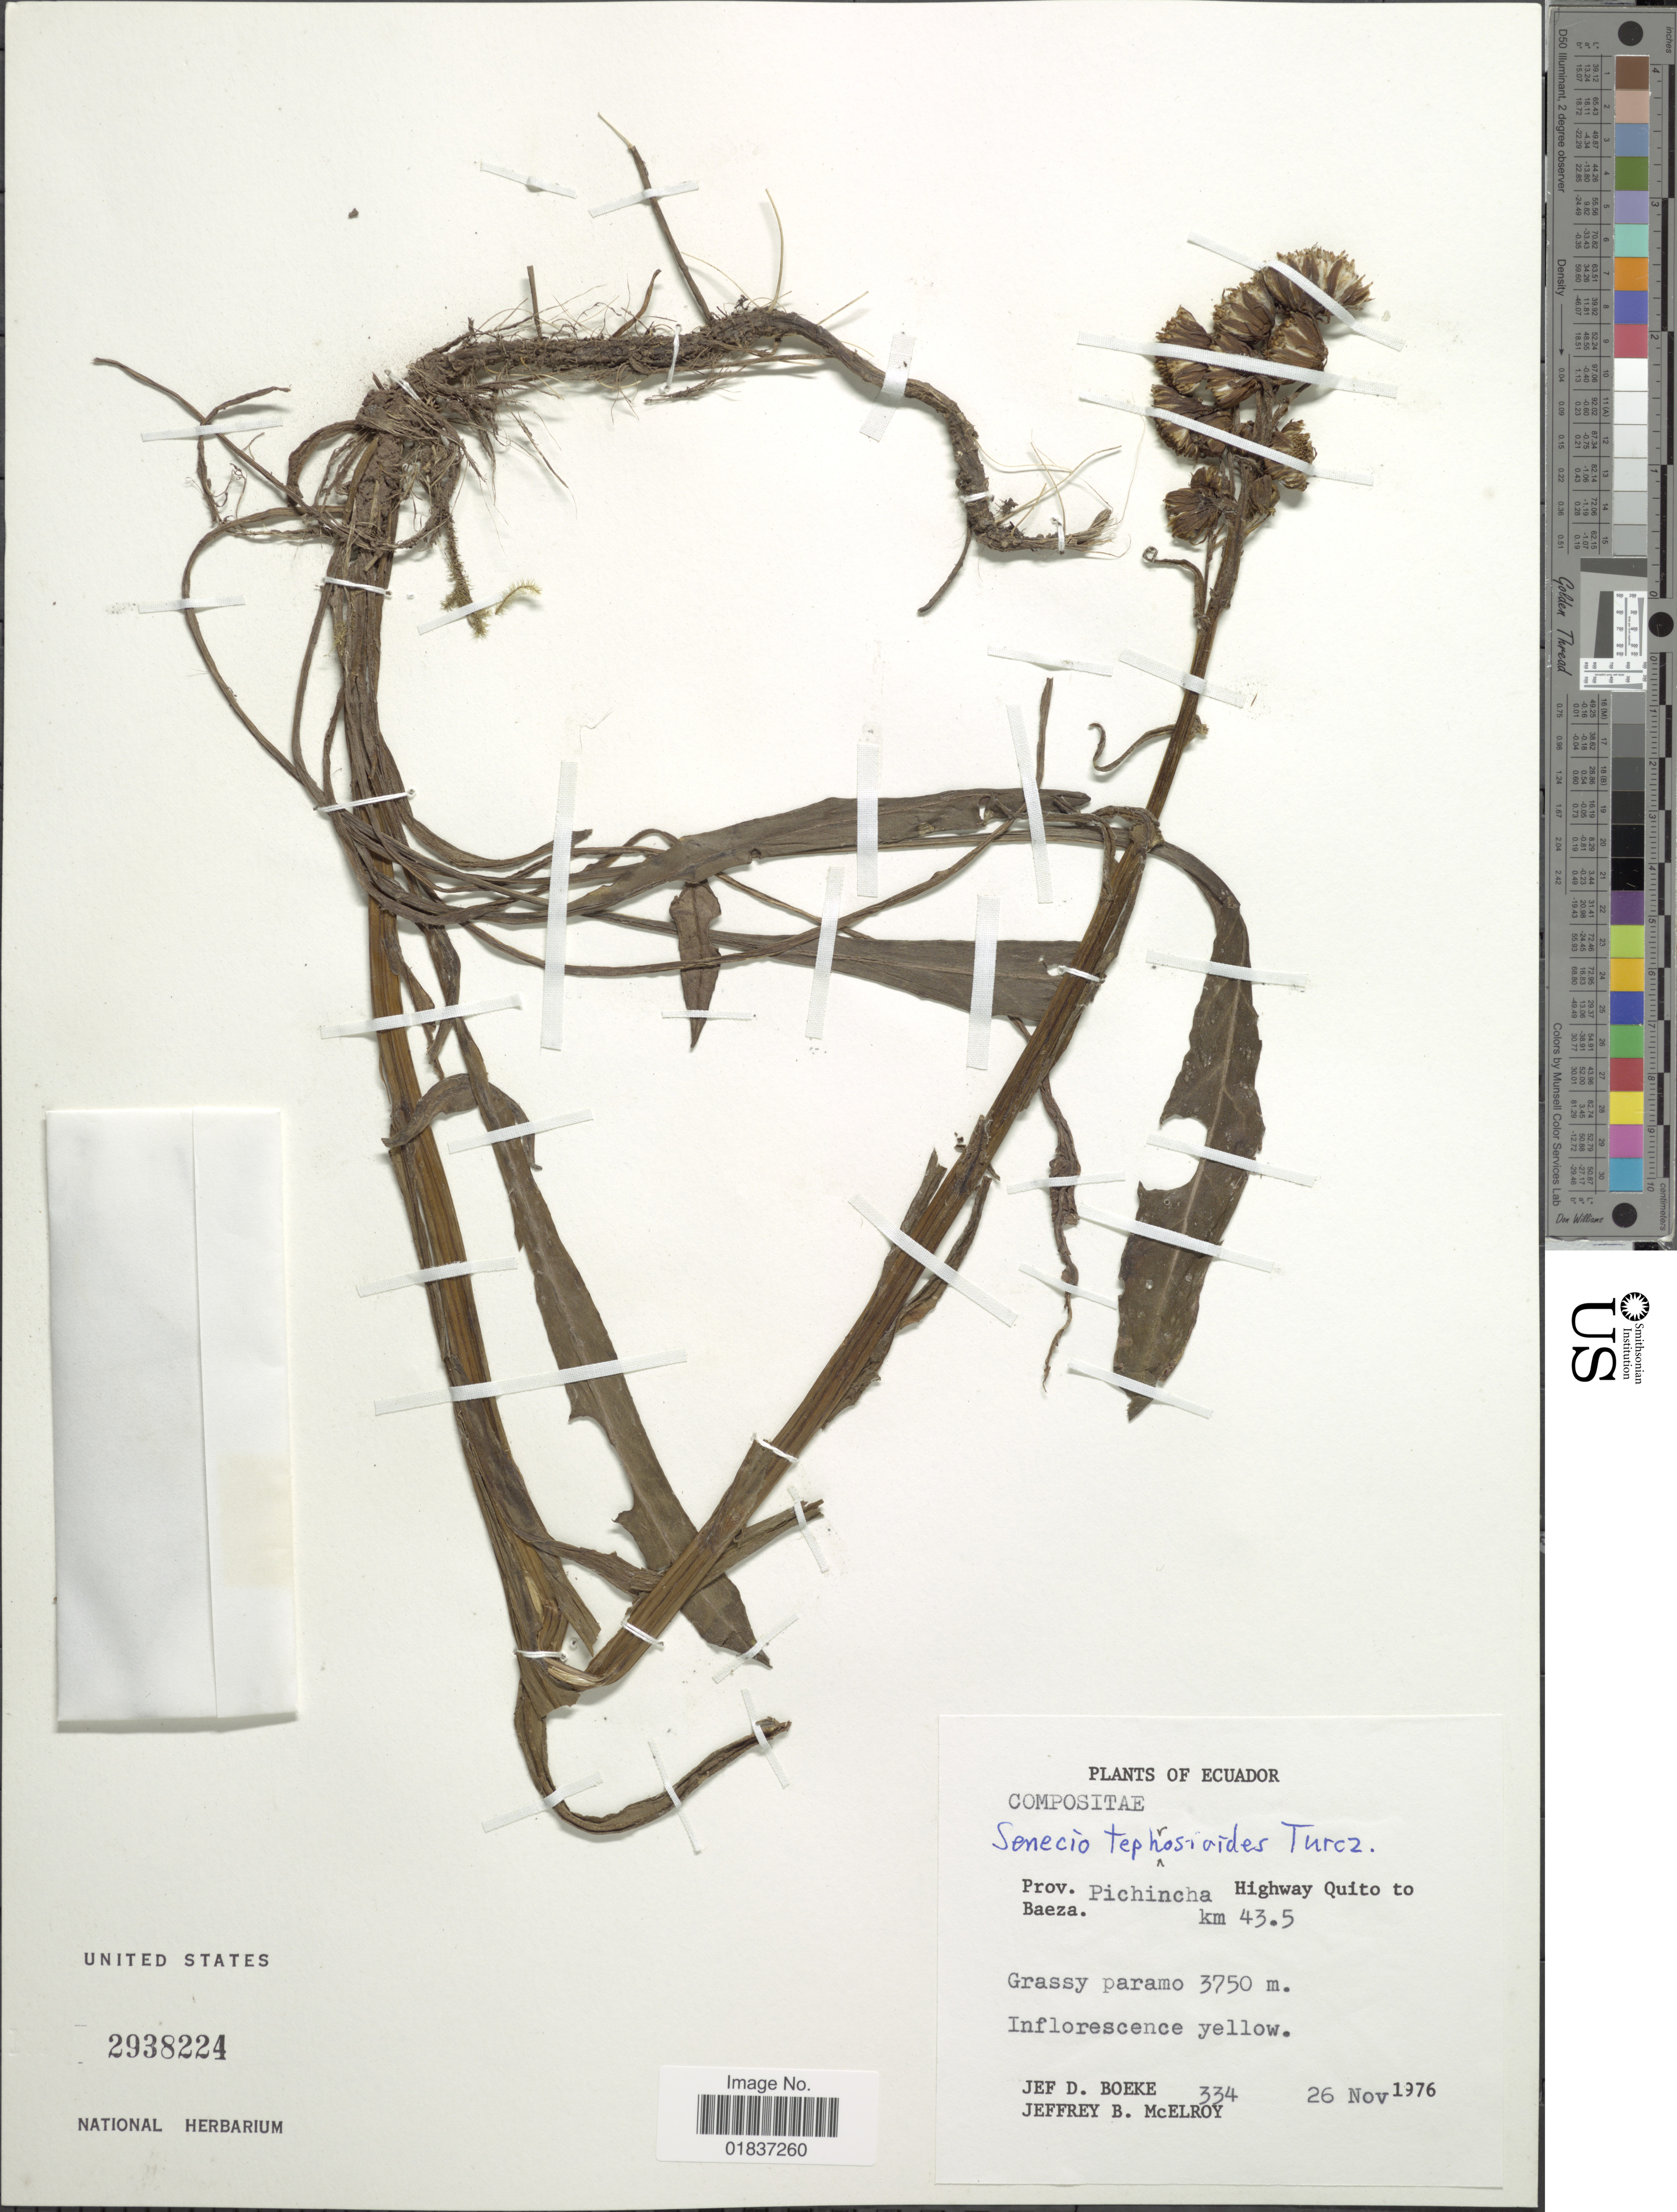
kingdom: Plantae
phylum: Tracheophyta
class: Magnoliopsida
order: Asterales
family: Asteraceae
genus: Senecio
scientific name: Senecio tephrosioides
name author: Turcz.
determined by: Salomon, Luciana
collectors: J. D. Boeke & J. B. McElroy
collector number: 334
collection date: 1976-11-26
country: Ecuador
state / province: Pichincha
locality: Prov. Pichincha. highway Quito to Baeza. km 43.5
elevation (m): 3750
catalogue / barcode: US 2938224